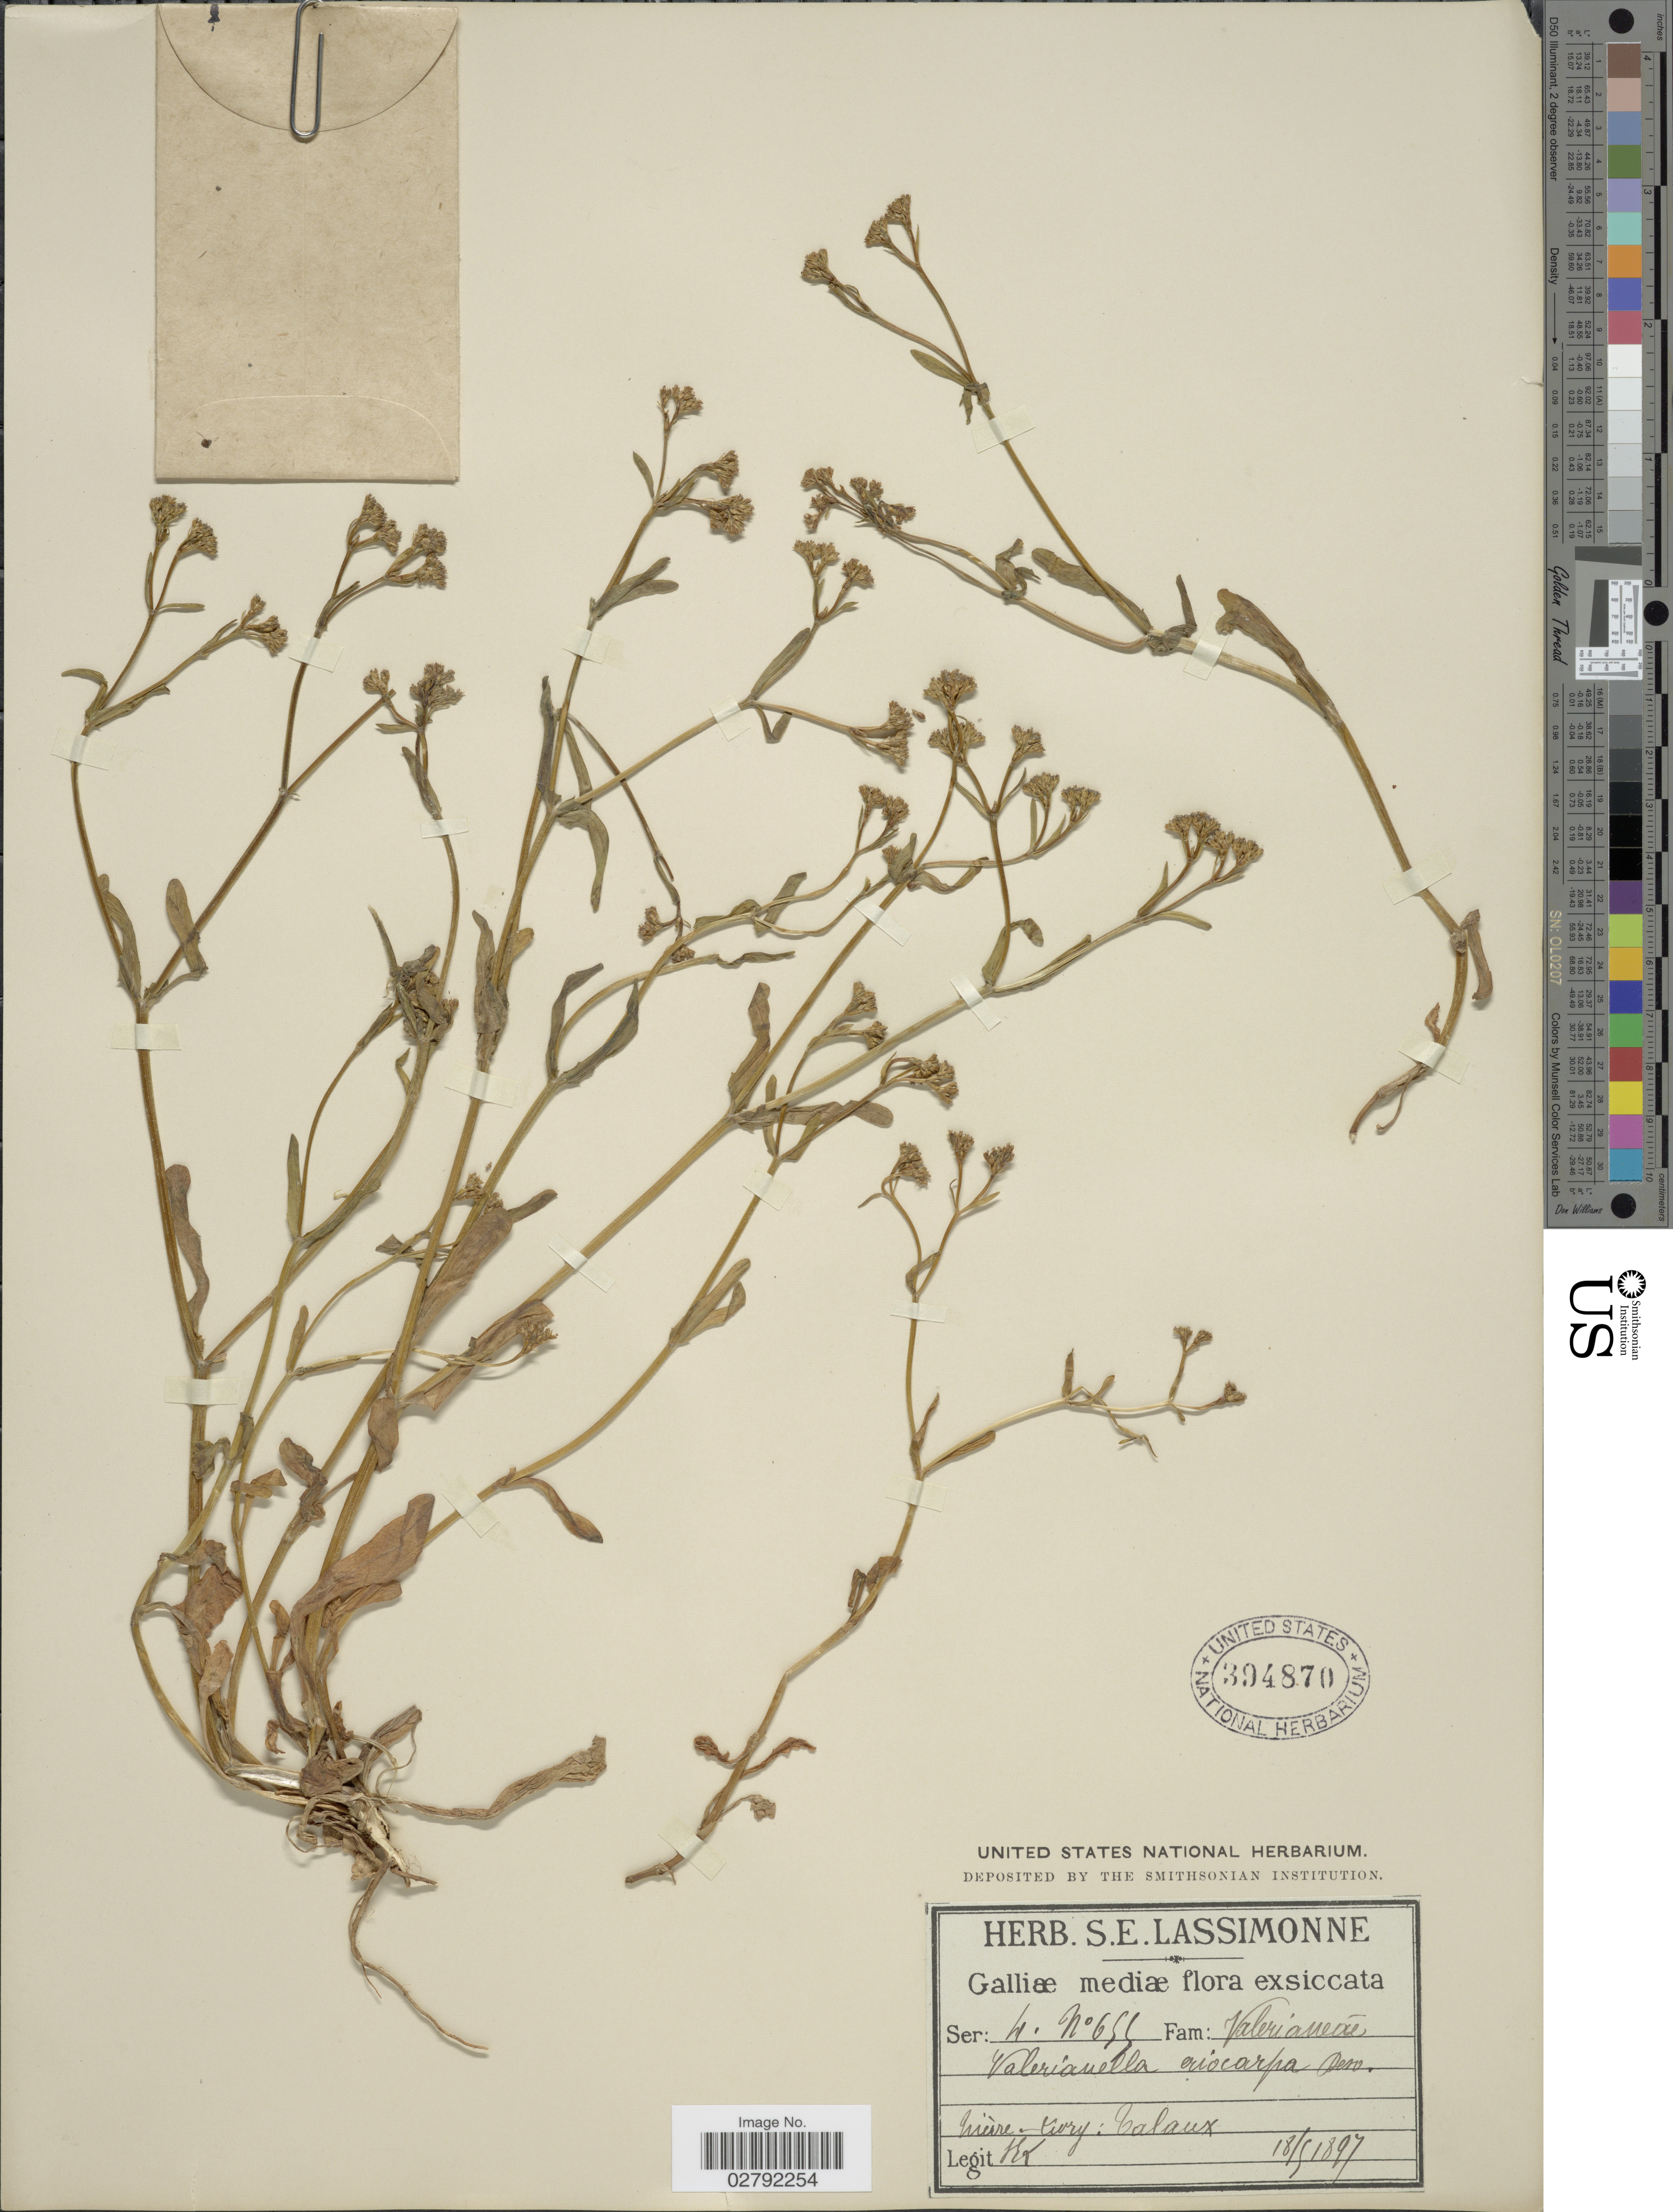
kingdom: Plantae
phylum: Tracheophyta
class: Magnoliopsida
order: Dipsacales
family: Caprifoliaceae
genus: Valerianella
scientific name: Valerianella eriocarpa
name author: Desv.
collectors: S. Lassimonne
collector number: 655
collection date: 1897-05-18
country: France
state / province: Bourgogne-Franche-Comté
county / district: Nièvre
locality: Nièvre: Livry: Talaux [Taloux]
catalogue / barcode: US 394870